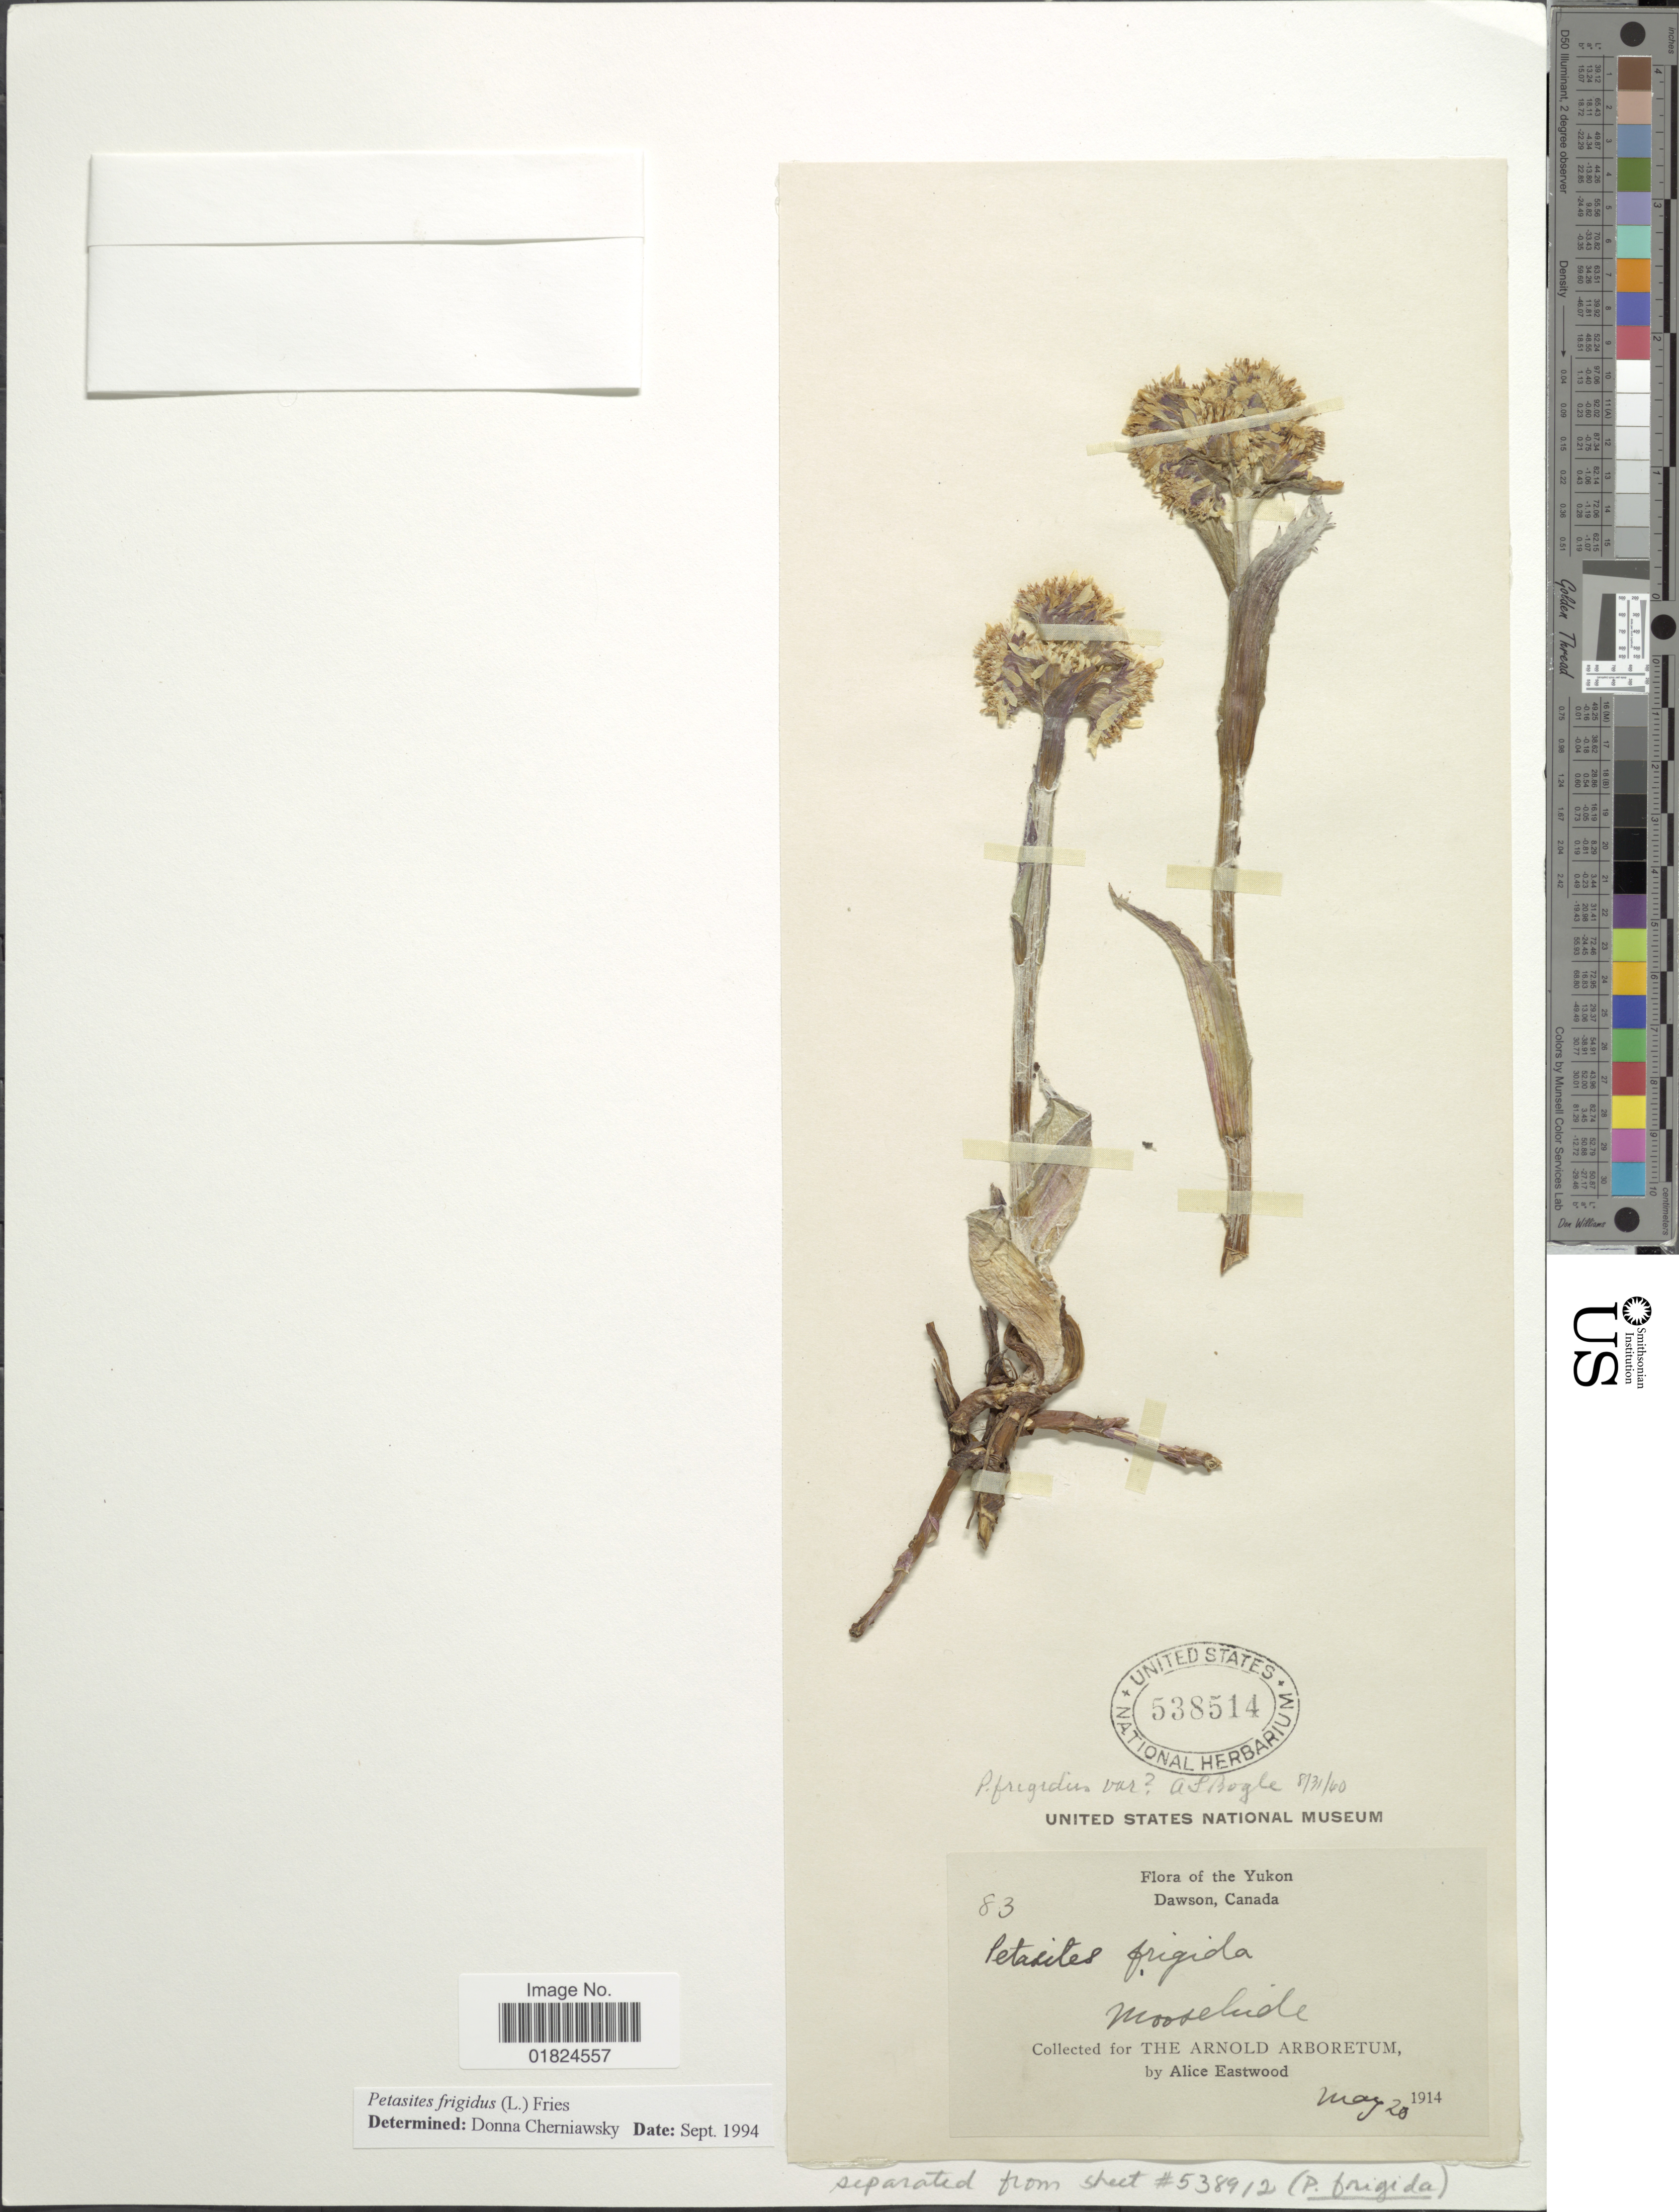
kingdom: Plantae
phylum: Tracheophyta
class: Magnoliopsida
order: Asterales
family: Asteraceae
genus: Petasites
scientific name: Petasites frigidus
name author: (L.) Fr.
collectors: A. Eastwood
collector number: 83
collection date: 1914-05-20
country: Canada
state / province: Yukon Territory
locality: Yukon, Dawson, Moosehide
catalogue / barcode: US 538514